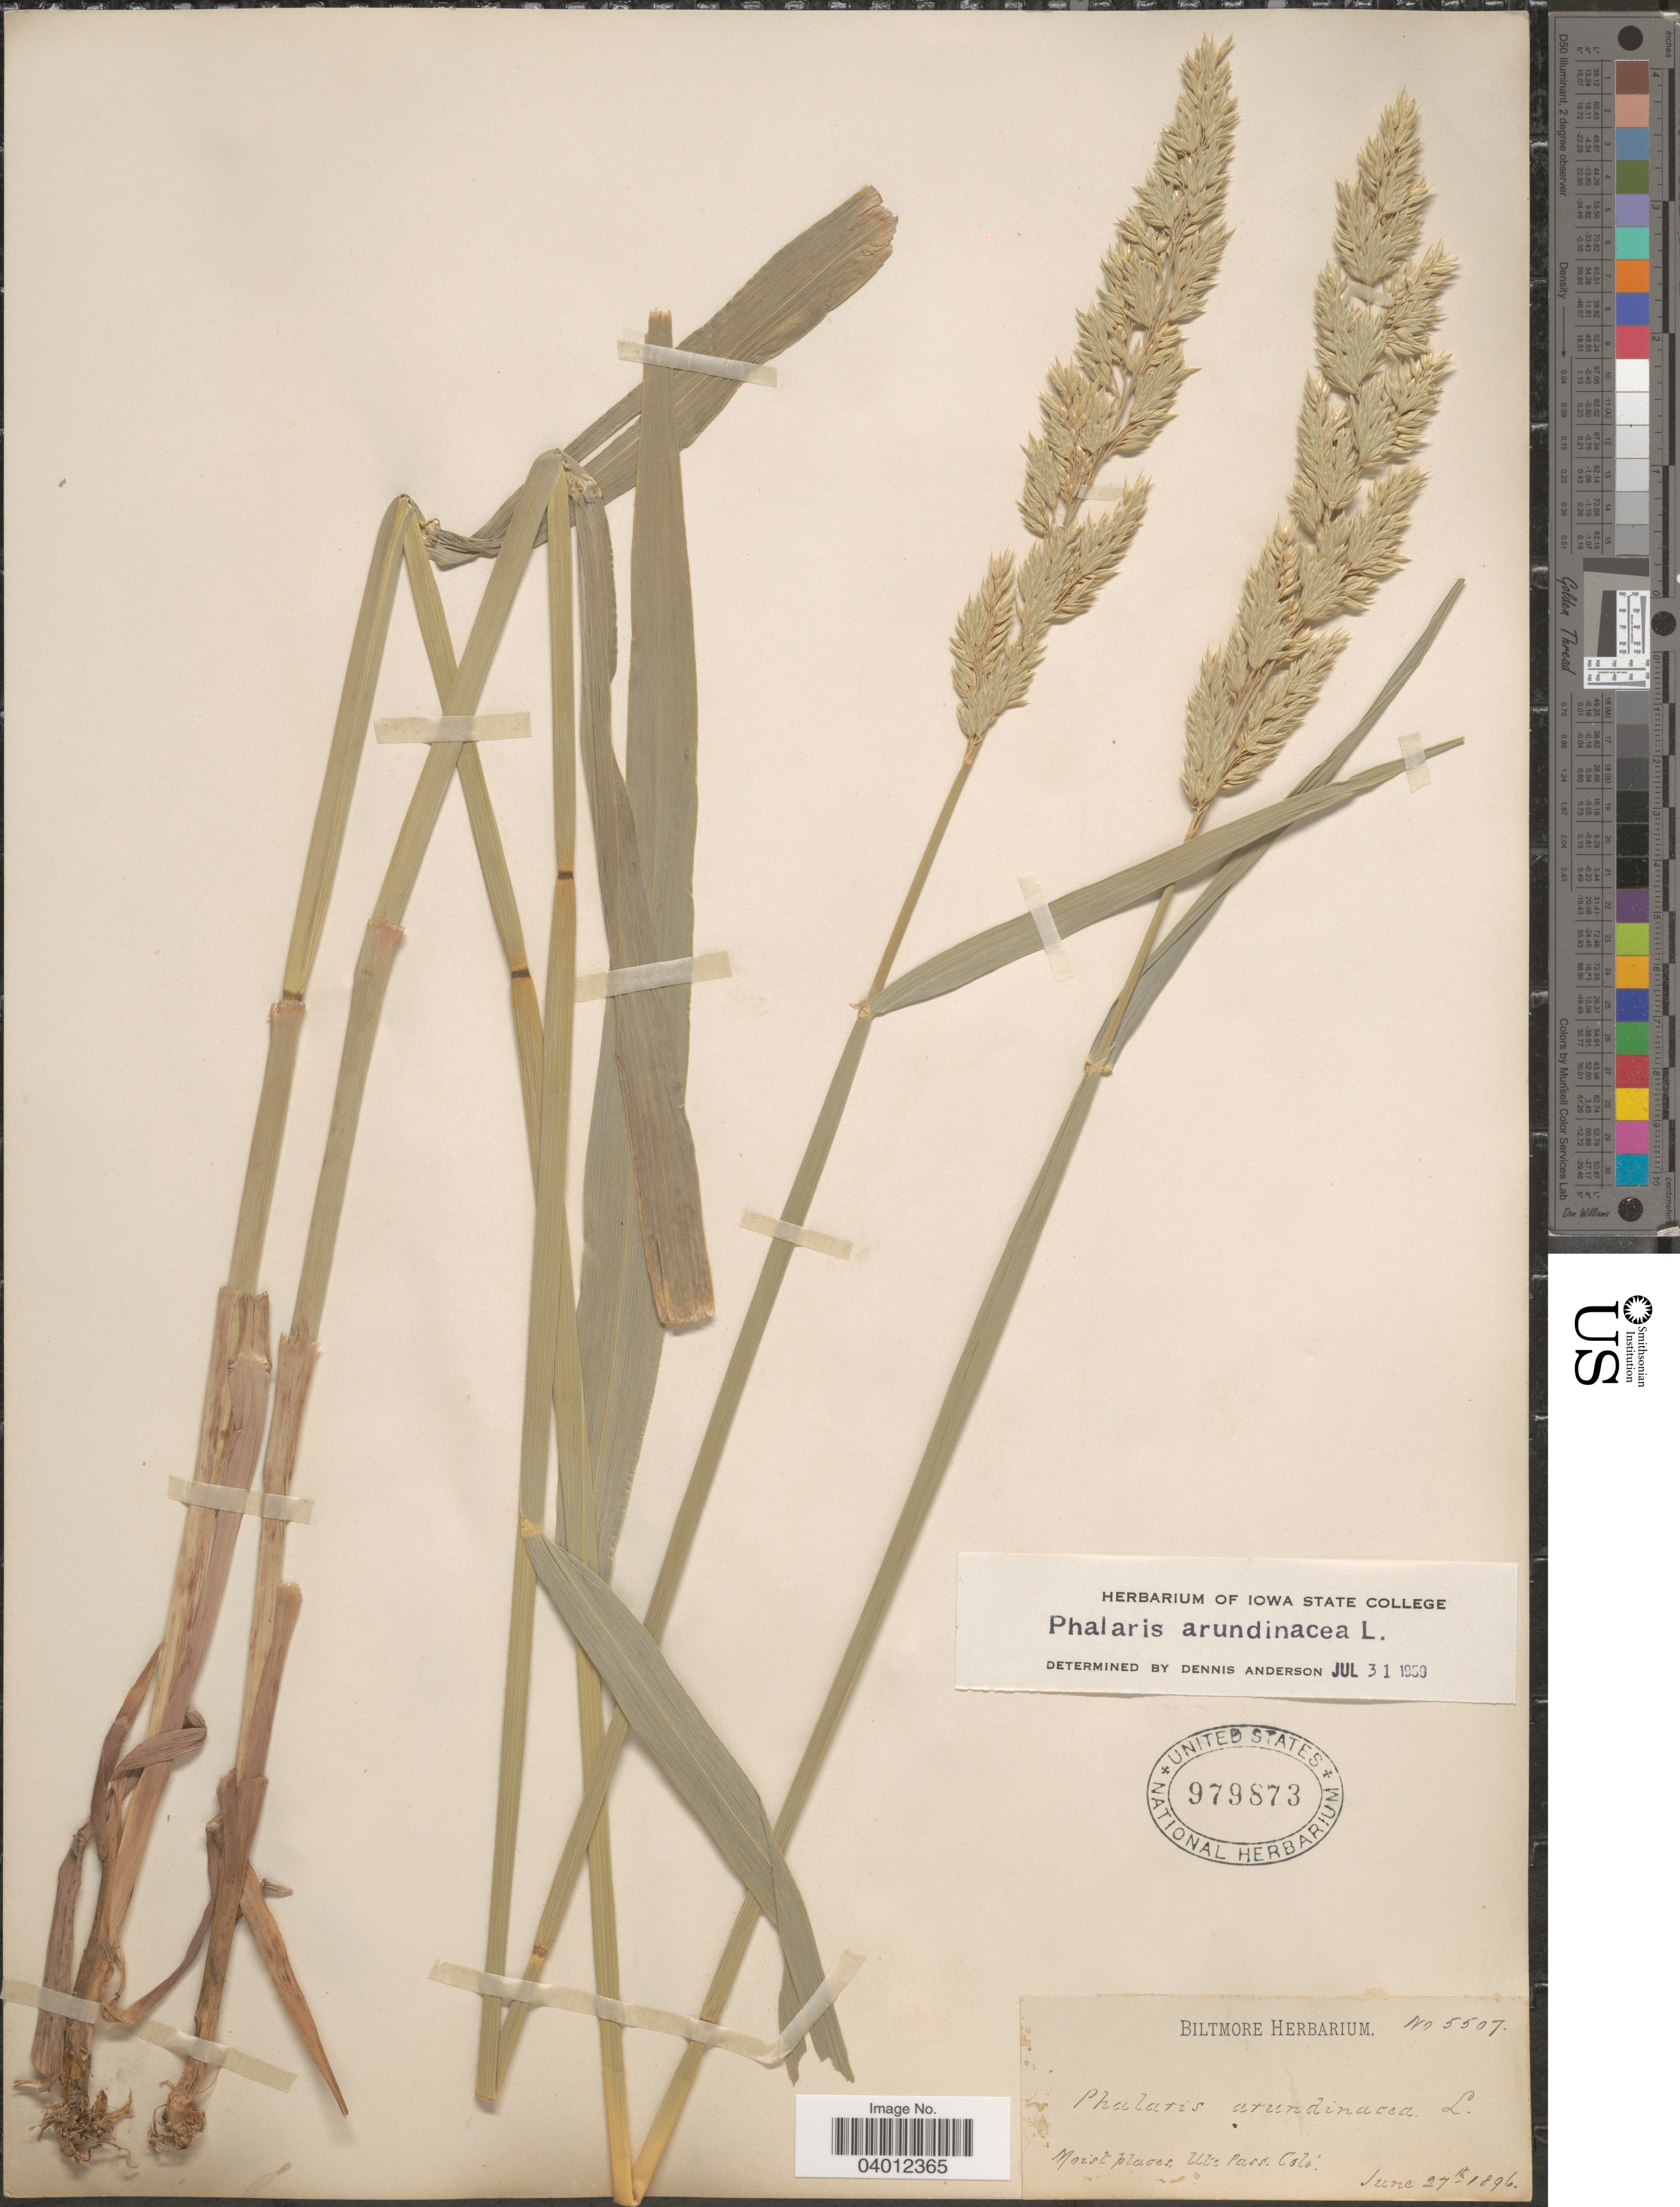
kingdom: Plantae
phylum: Tracheophyta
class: Liliopsida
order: Poales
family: Poaceae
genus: Phalaris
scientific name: Phalaris arundinacea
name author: L.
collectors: ex herb. Biltmore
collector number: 5507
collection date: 1896-06-27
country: United States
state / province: Colorado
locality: Moist places. Ute Pass.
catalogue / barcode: US 979873